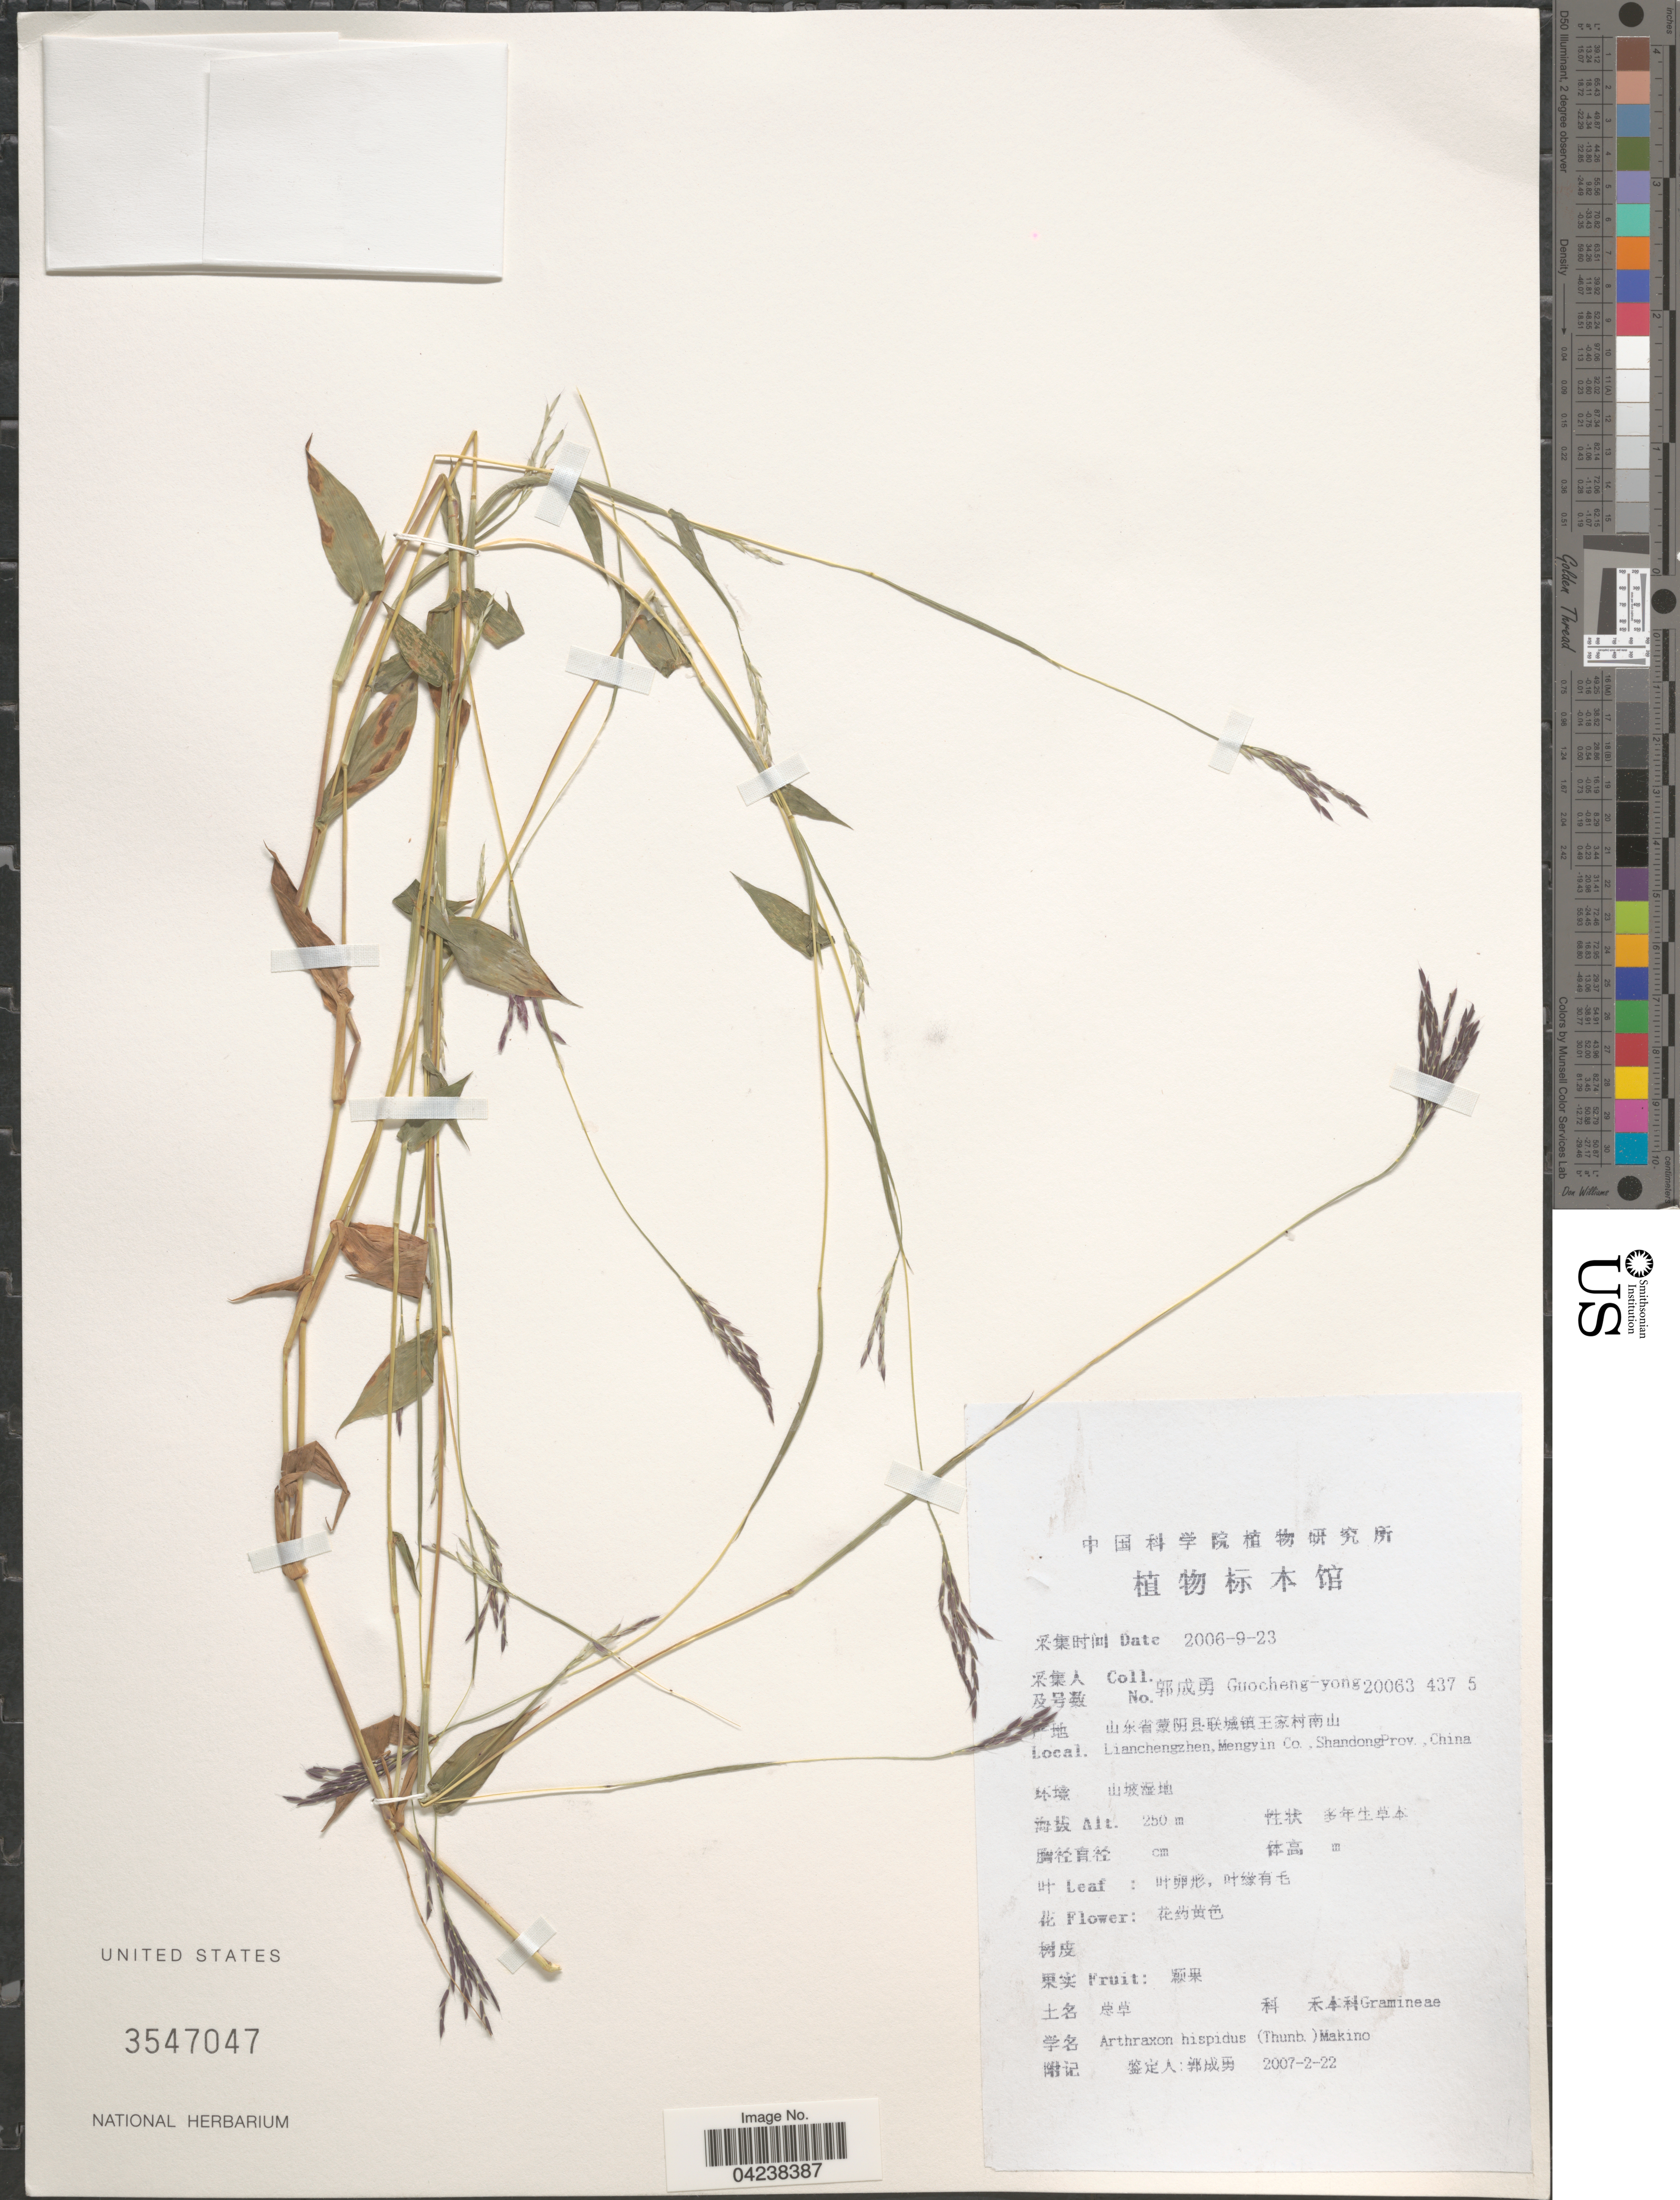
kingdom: Plantae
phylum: Tracheophyta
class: Liliopsida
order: Poales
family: Poaceae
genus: Arthraxon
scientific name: Arthraxon hispidus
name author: (Thunb.) Makino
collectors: Guo cheng-yong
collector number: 20063 437 5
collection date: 2006-09-23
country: China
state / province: Shandong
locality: Lianchengzhen, Mengyin Co., Shandong Prov.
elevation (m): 250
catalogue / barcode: US 3547047